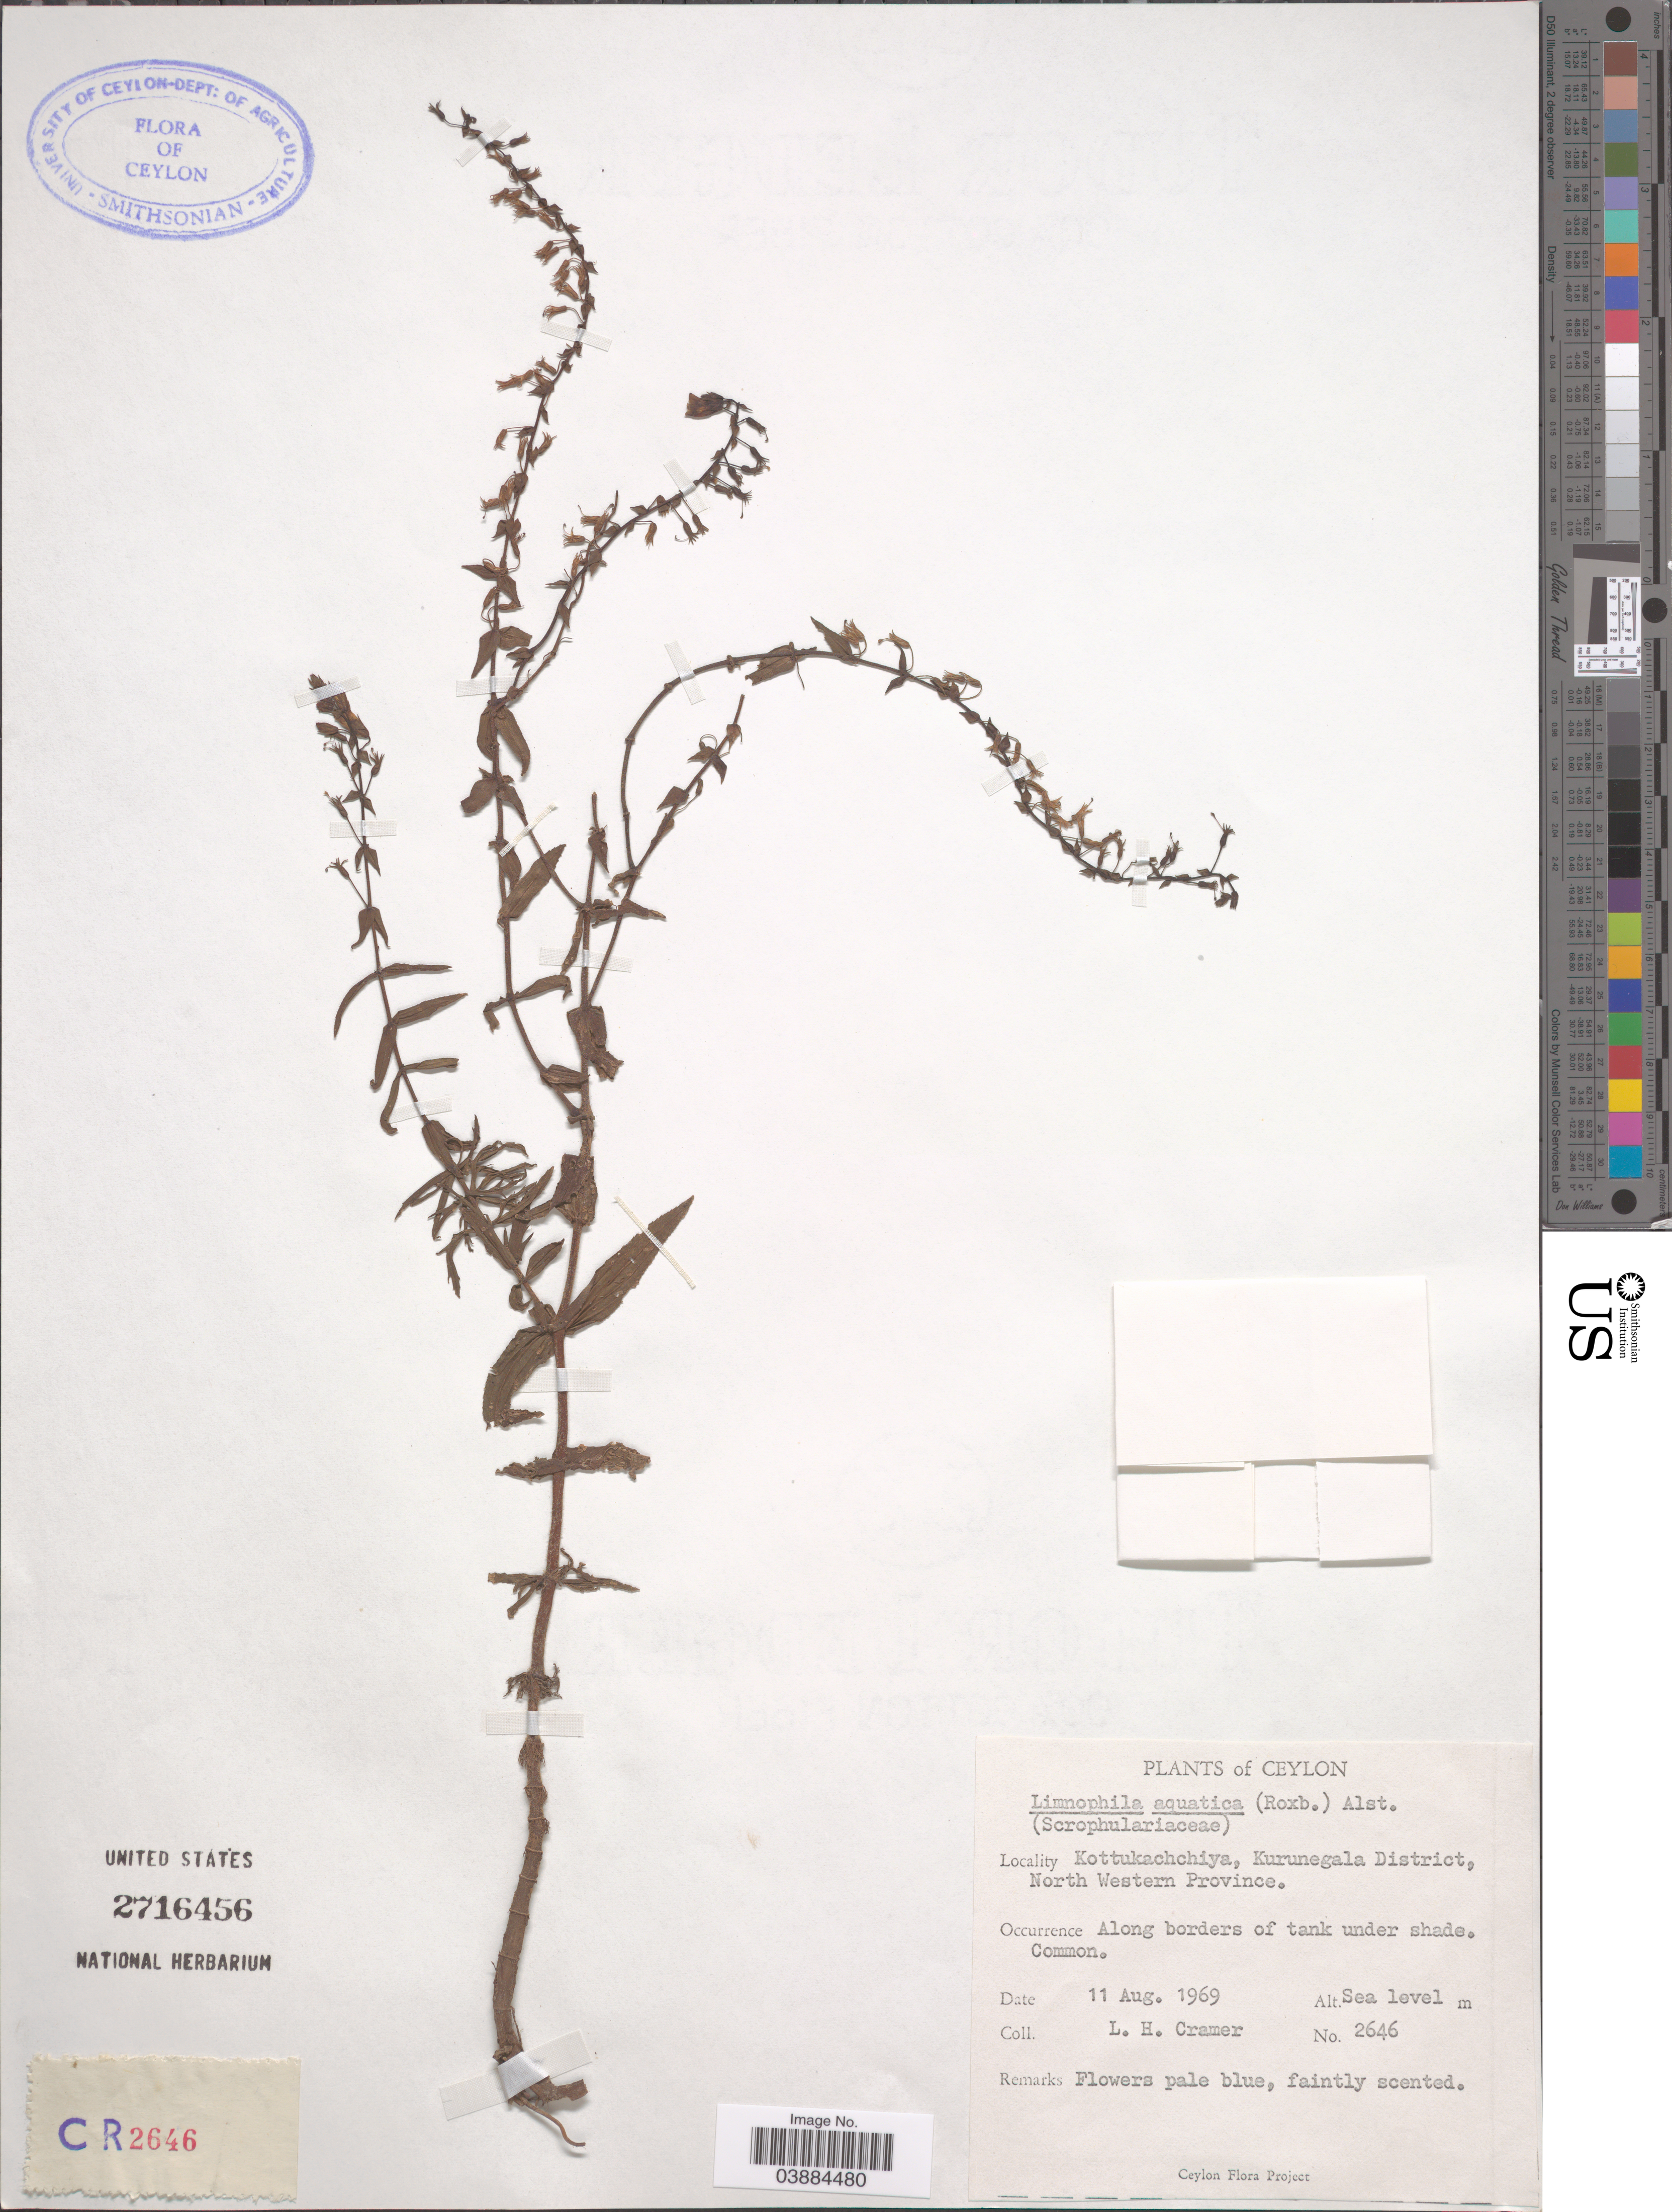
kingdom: Plantae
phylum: Tracheophyta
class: Magnoliopsida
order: Lamiales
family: Plantaginaceae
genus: Limnophila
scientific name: Limnophila aquatica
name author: (Willd.) Santapau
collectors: L. H. Cramer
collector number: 2646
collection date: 1969-08-11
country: Sri Lanka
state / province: North Western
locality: Ceylon. Kottukachchiya, Kurunegala District.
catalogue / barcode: US 2716456